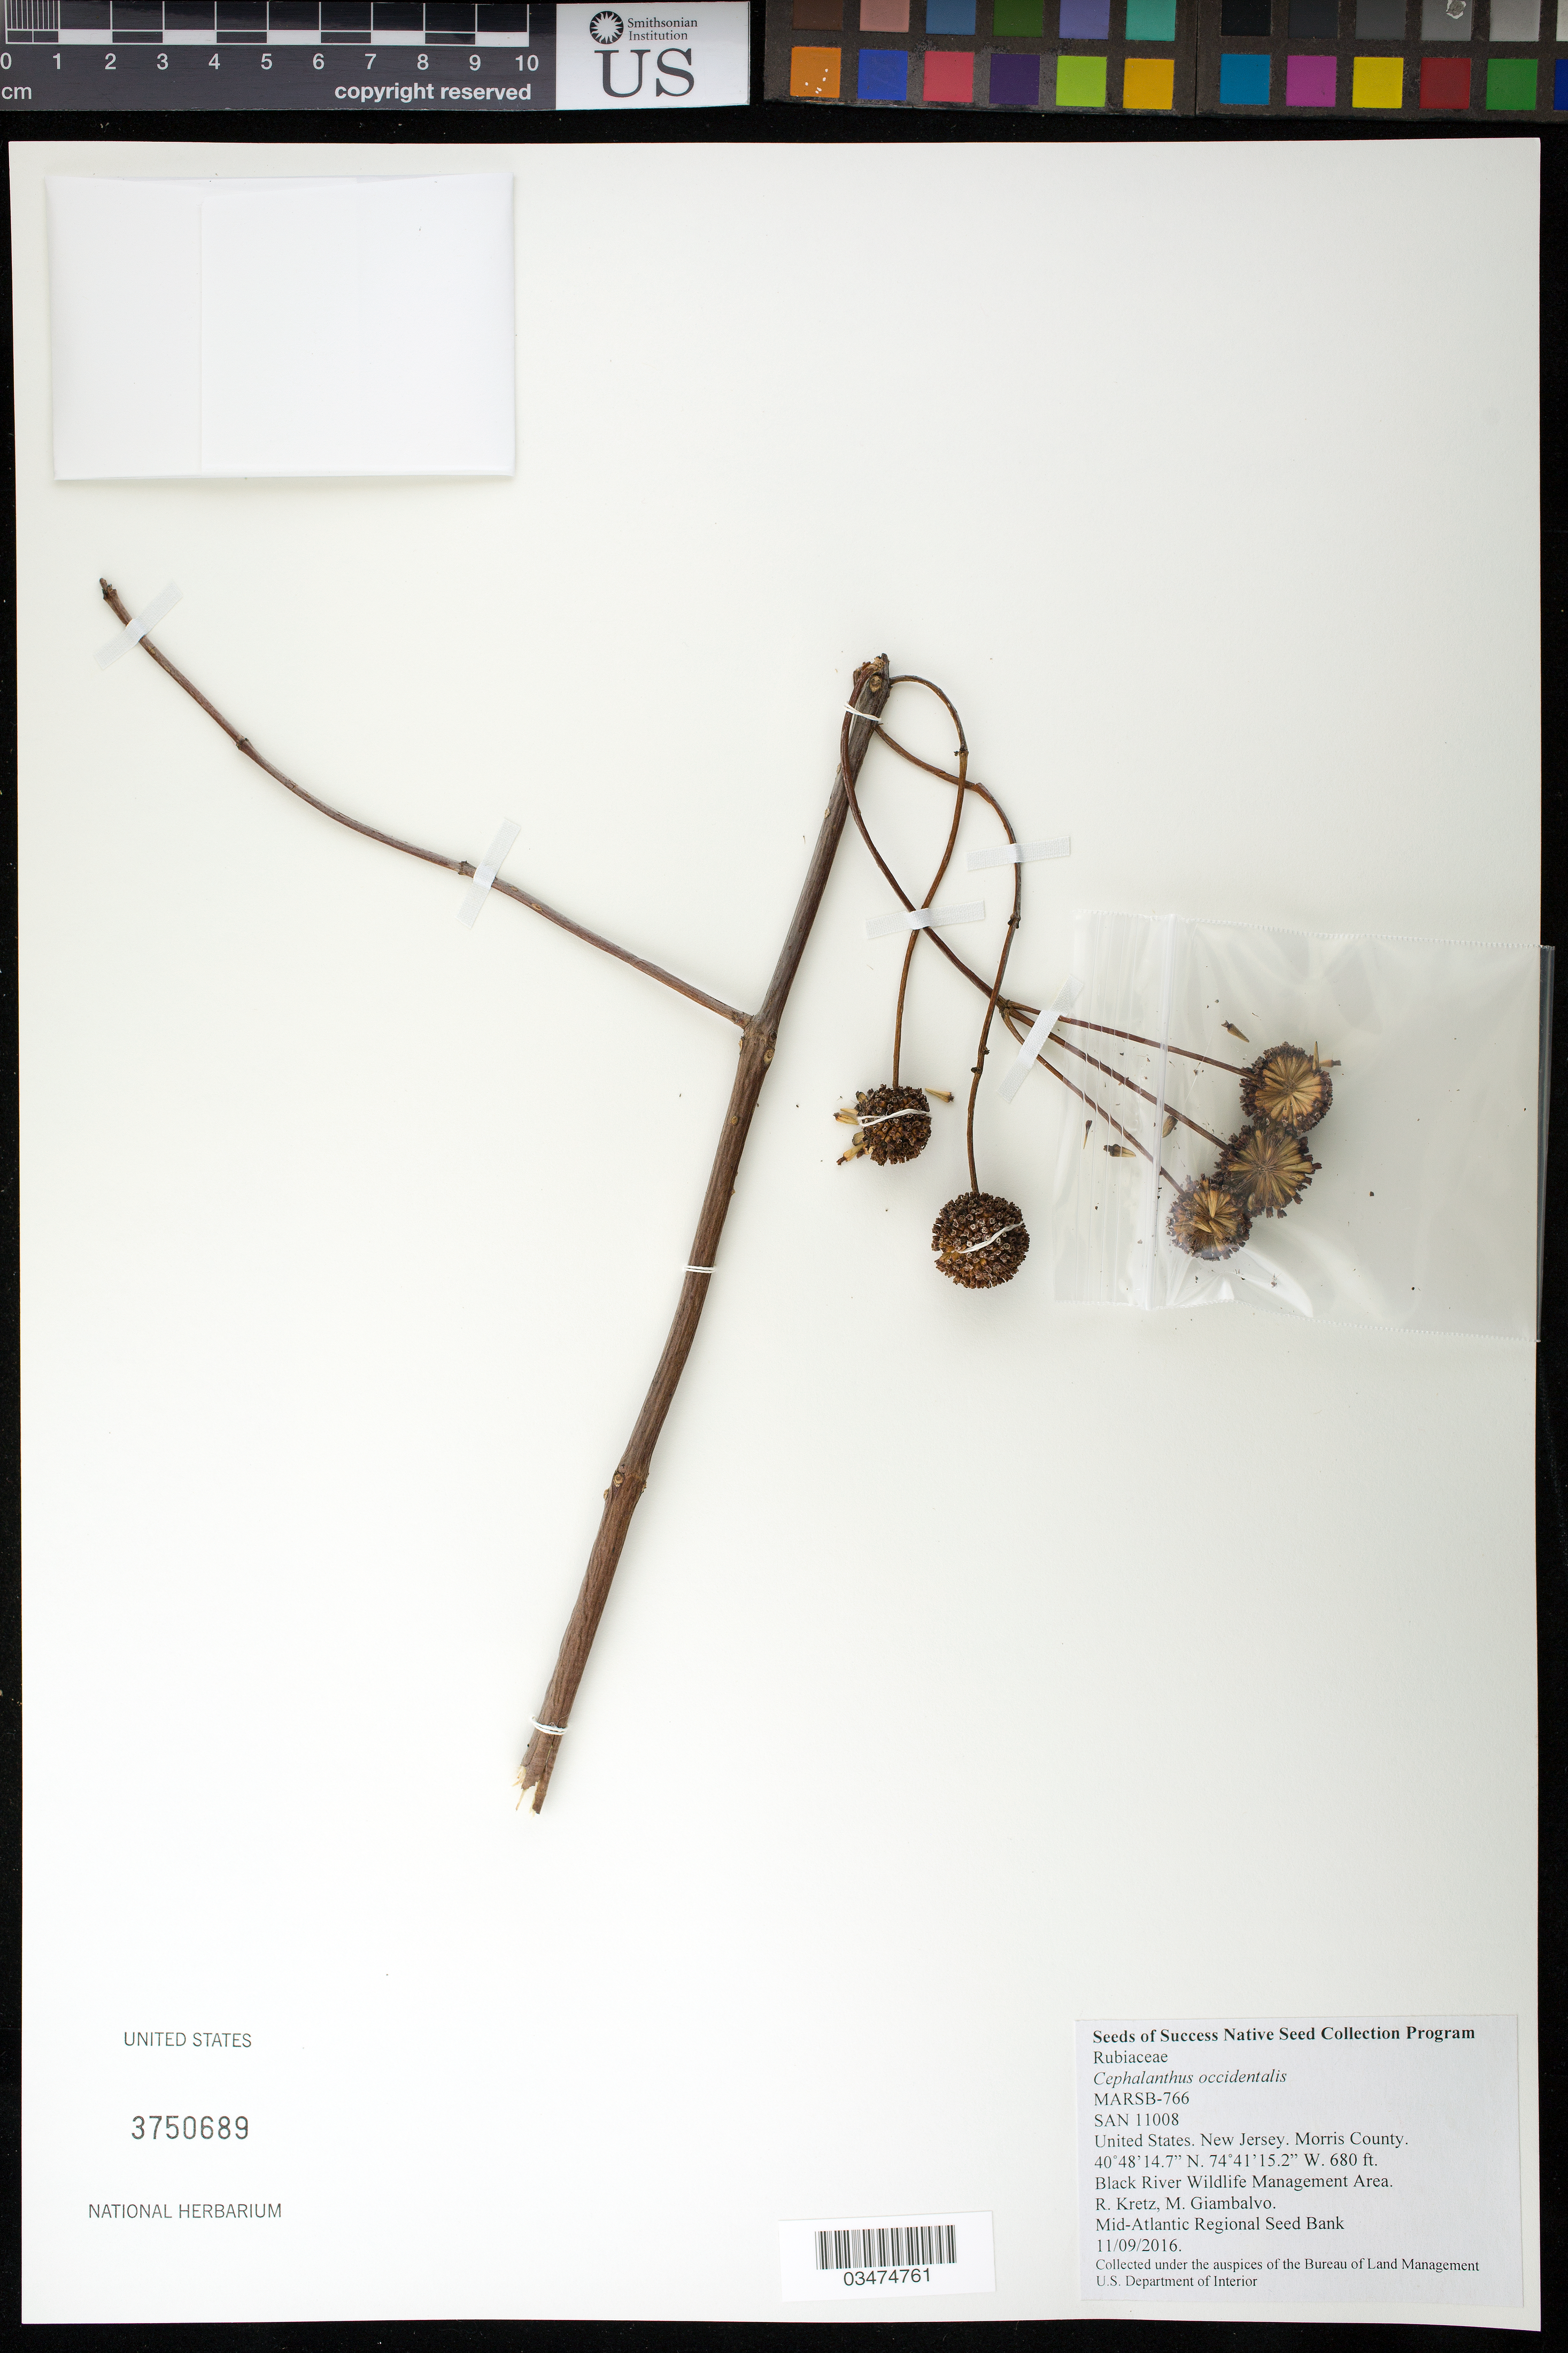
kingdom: Plantae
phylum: Tracheophyta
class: Magnoliopsida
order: Gentianales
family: Rubiaceae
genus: Cephalanthus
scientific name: Cephalanthus occidentalis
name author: L.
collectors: R. Kretz & M. Giambalvo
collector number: MARSB-766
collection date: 2016-11-09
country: United States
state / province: New Jersey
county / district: Morris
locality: Black River Wildlife Management Area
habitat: Fresh water marsh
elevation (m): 207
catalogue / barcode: US 3750689